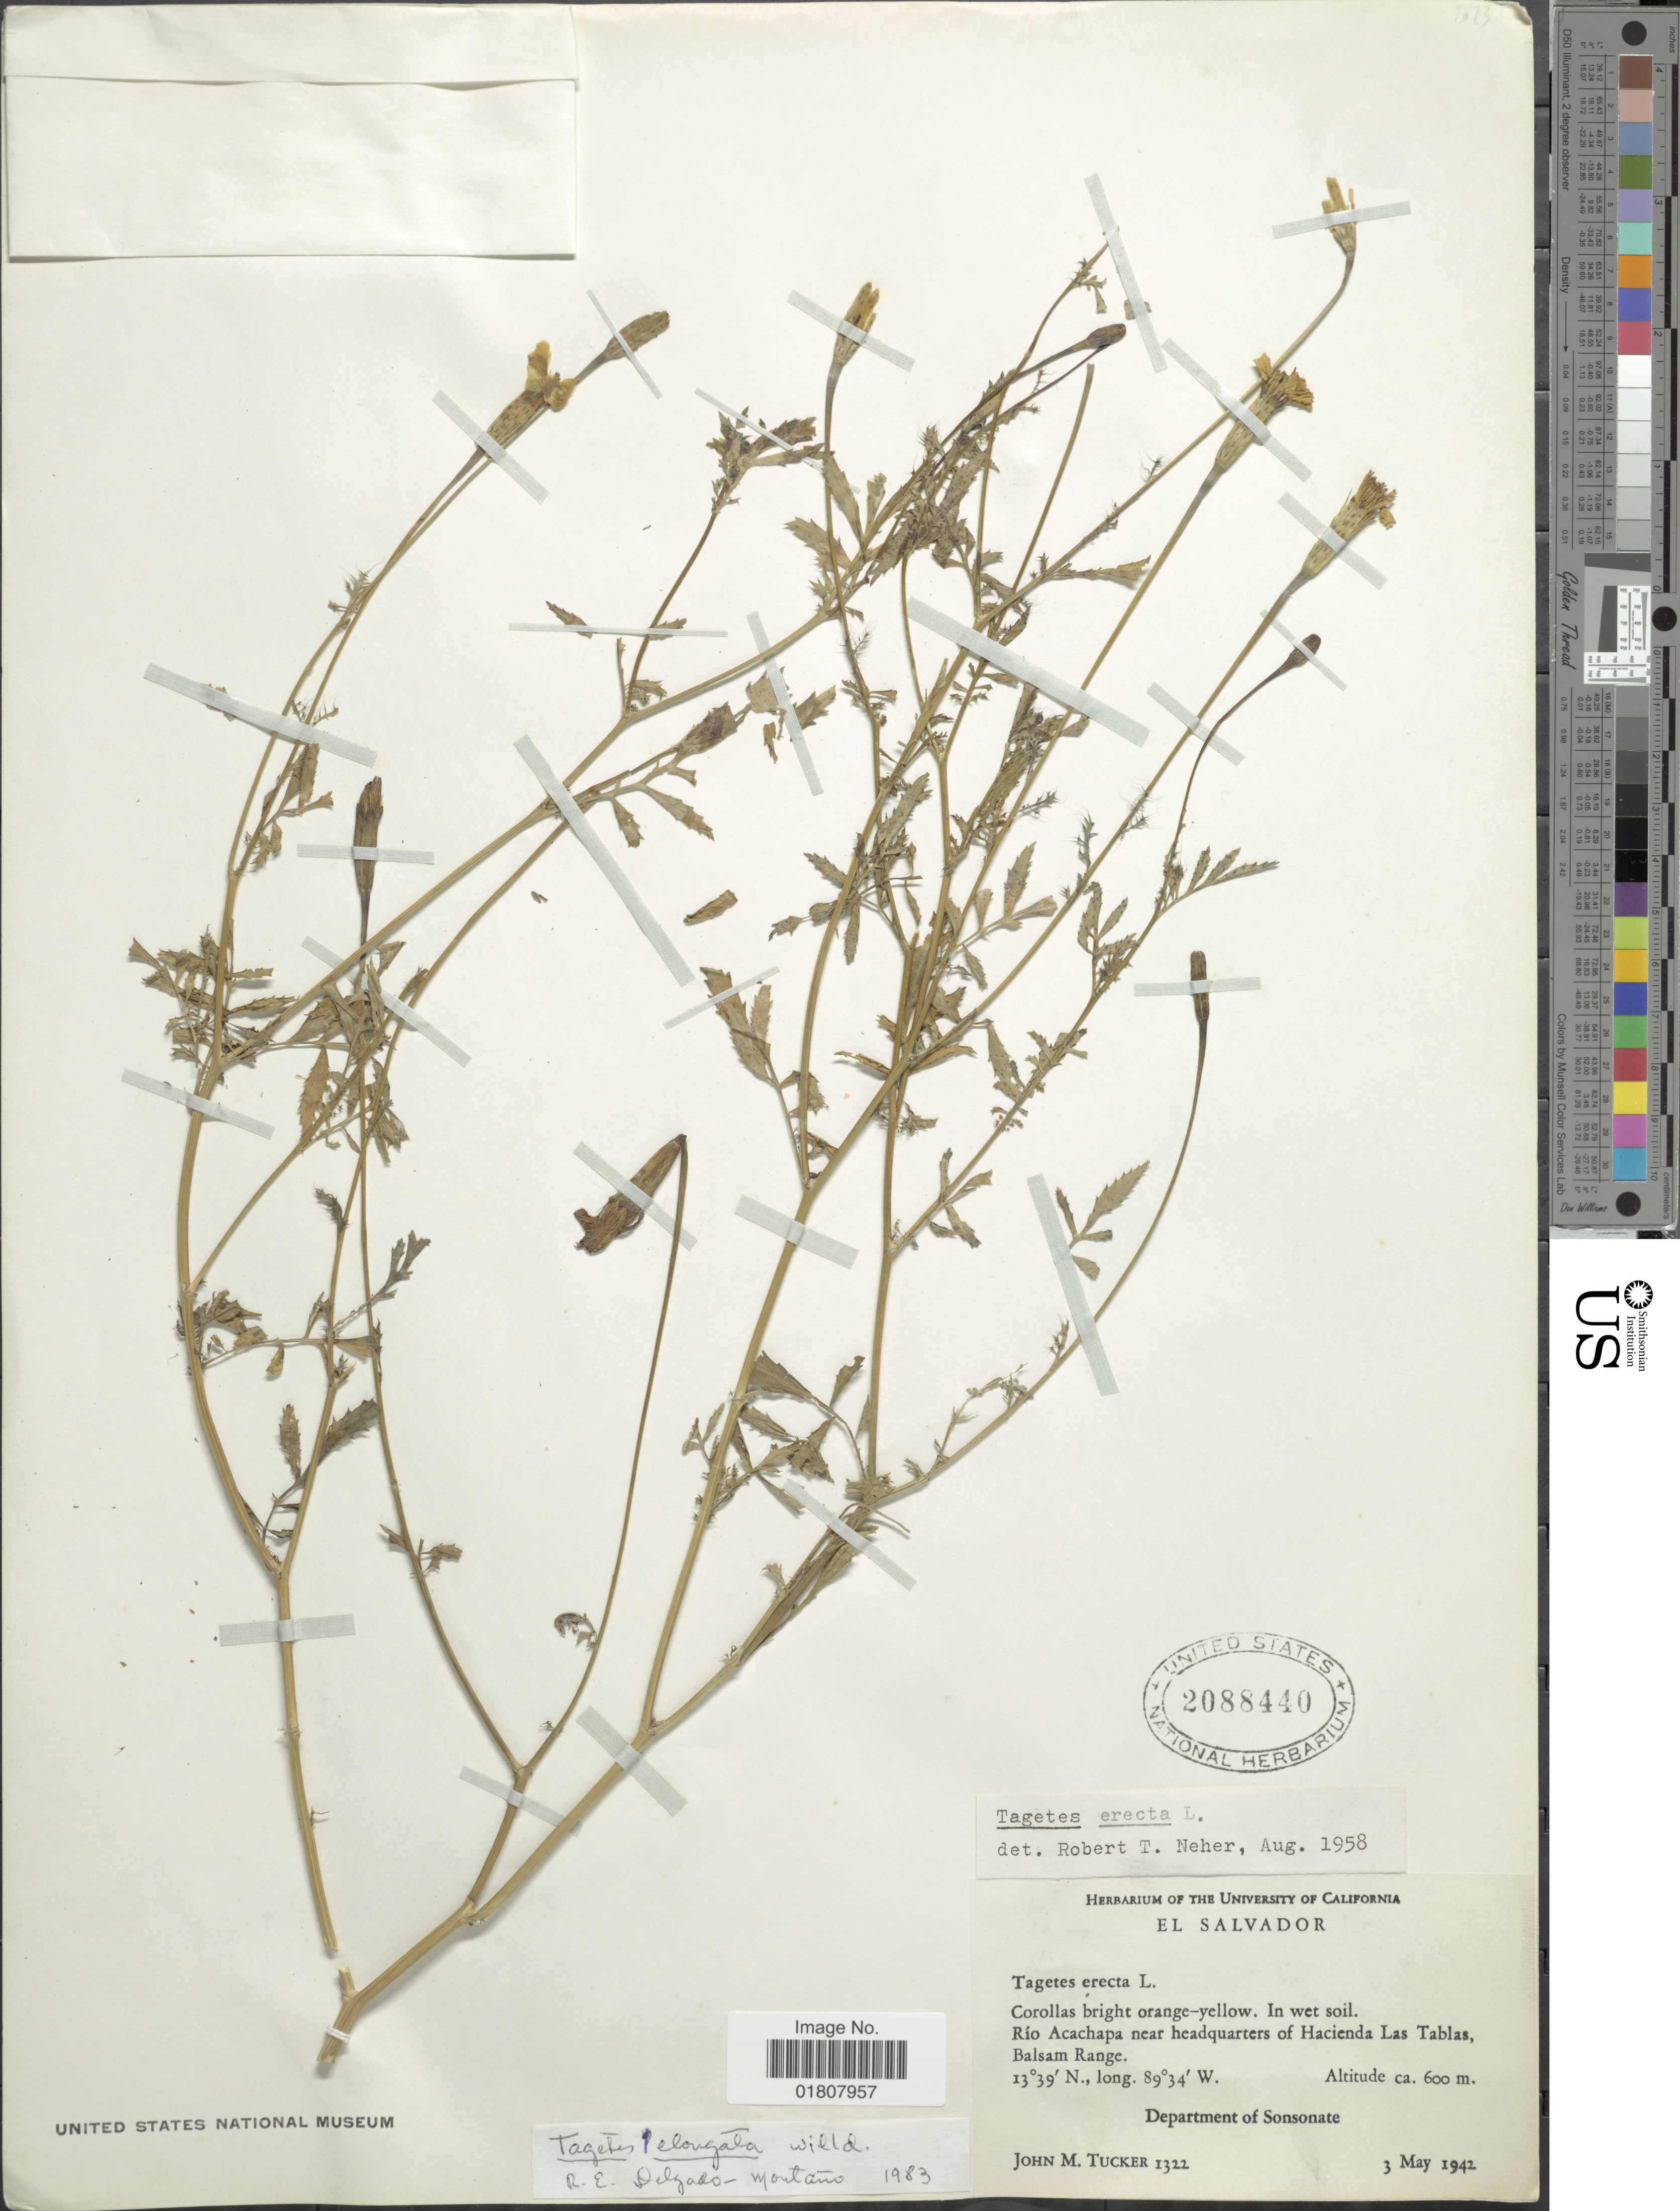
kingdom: Plantae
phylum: Tracheophyta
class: Magnoliopsida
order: Asterales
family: Asteraceae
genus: Tagetes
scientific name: Tagetes elongata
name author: Willd.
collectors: J. M. Tucker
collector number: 1322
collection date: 1942-05-03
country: El Salvador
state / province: Sonsonate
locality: Rio Acachapa near headquarters of Hacienda Las Tablas, Balsam Range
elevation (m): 600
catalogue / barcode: US 2088440